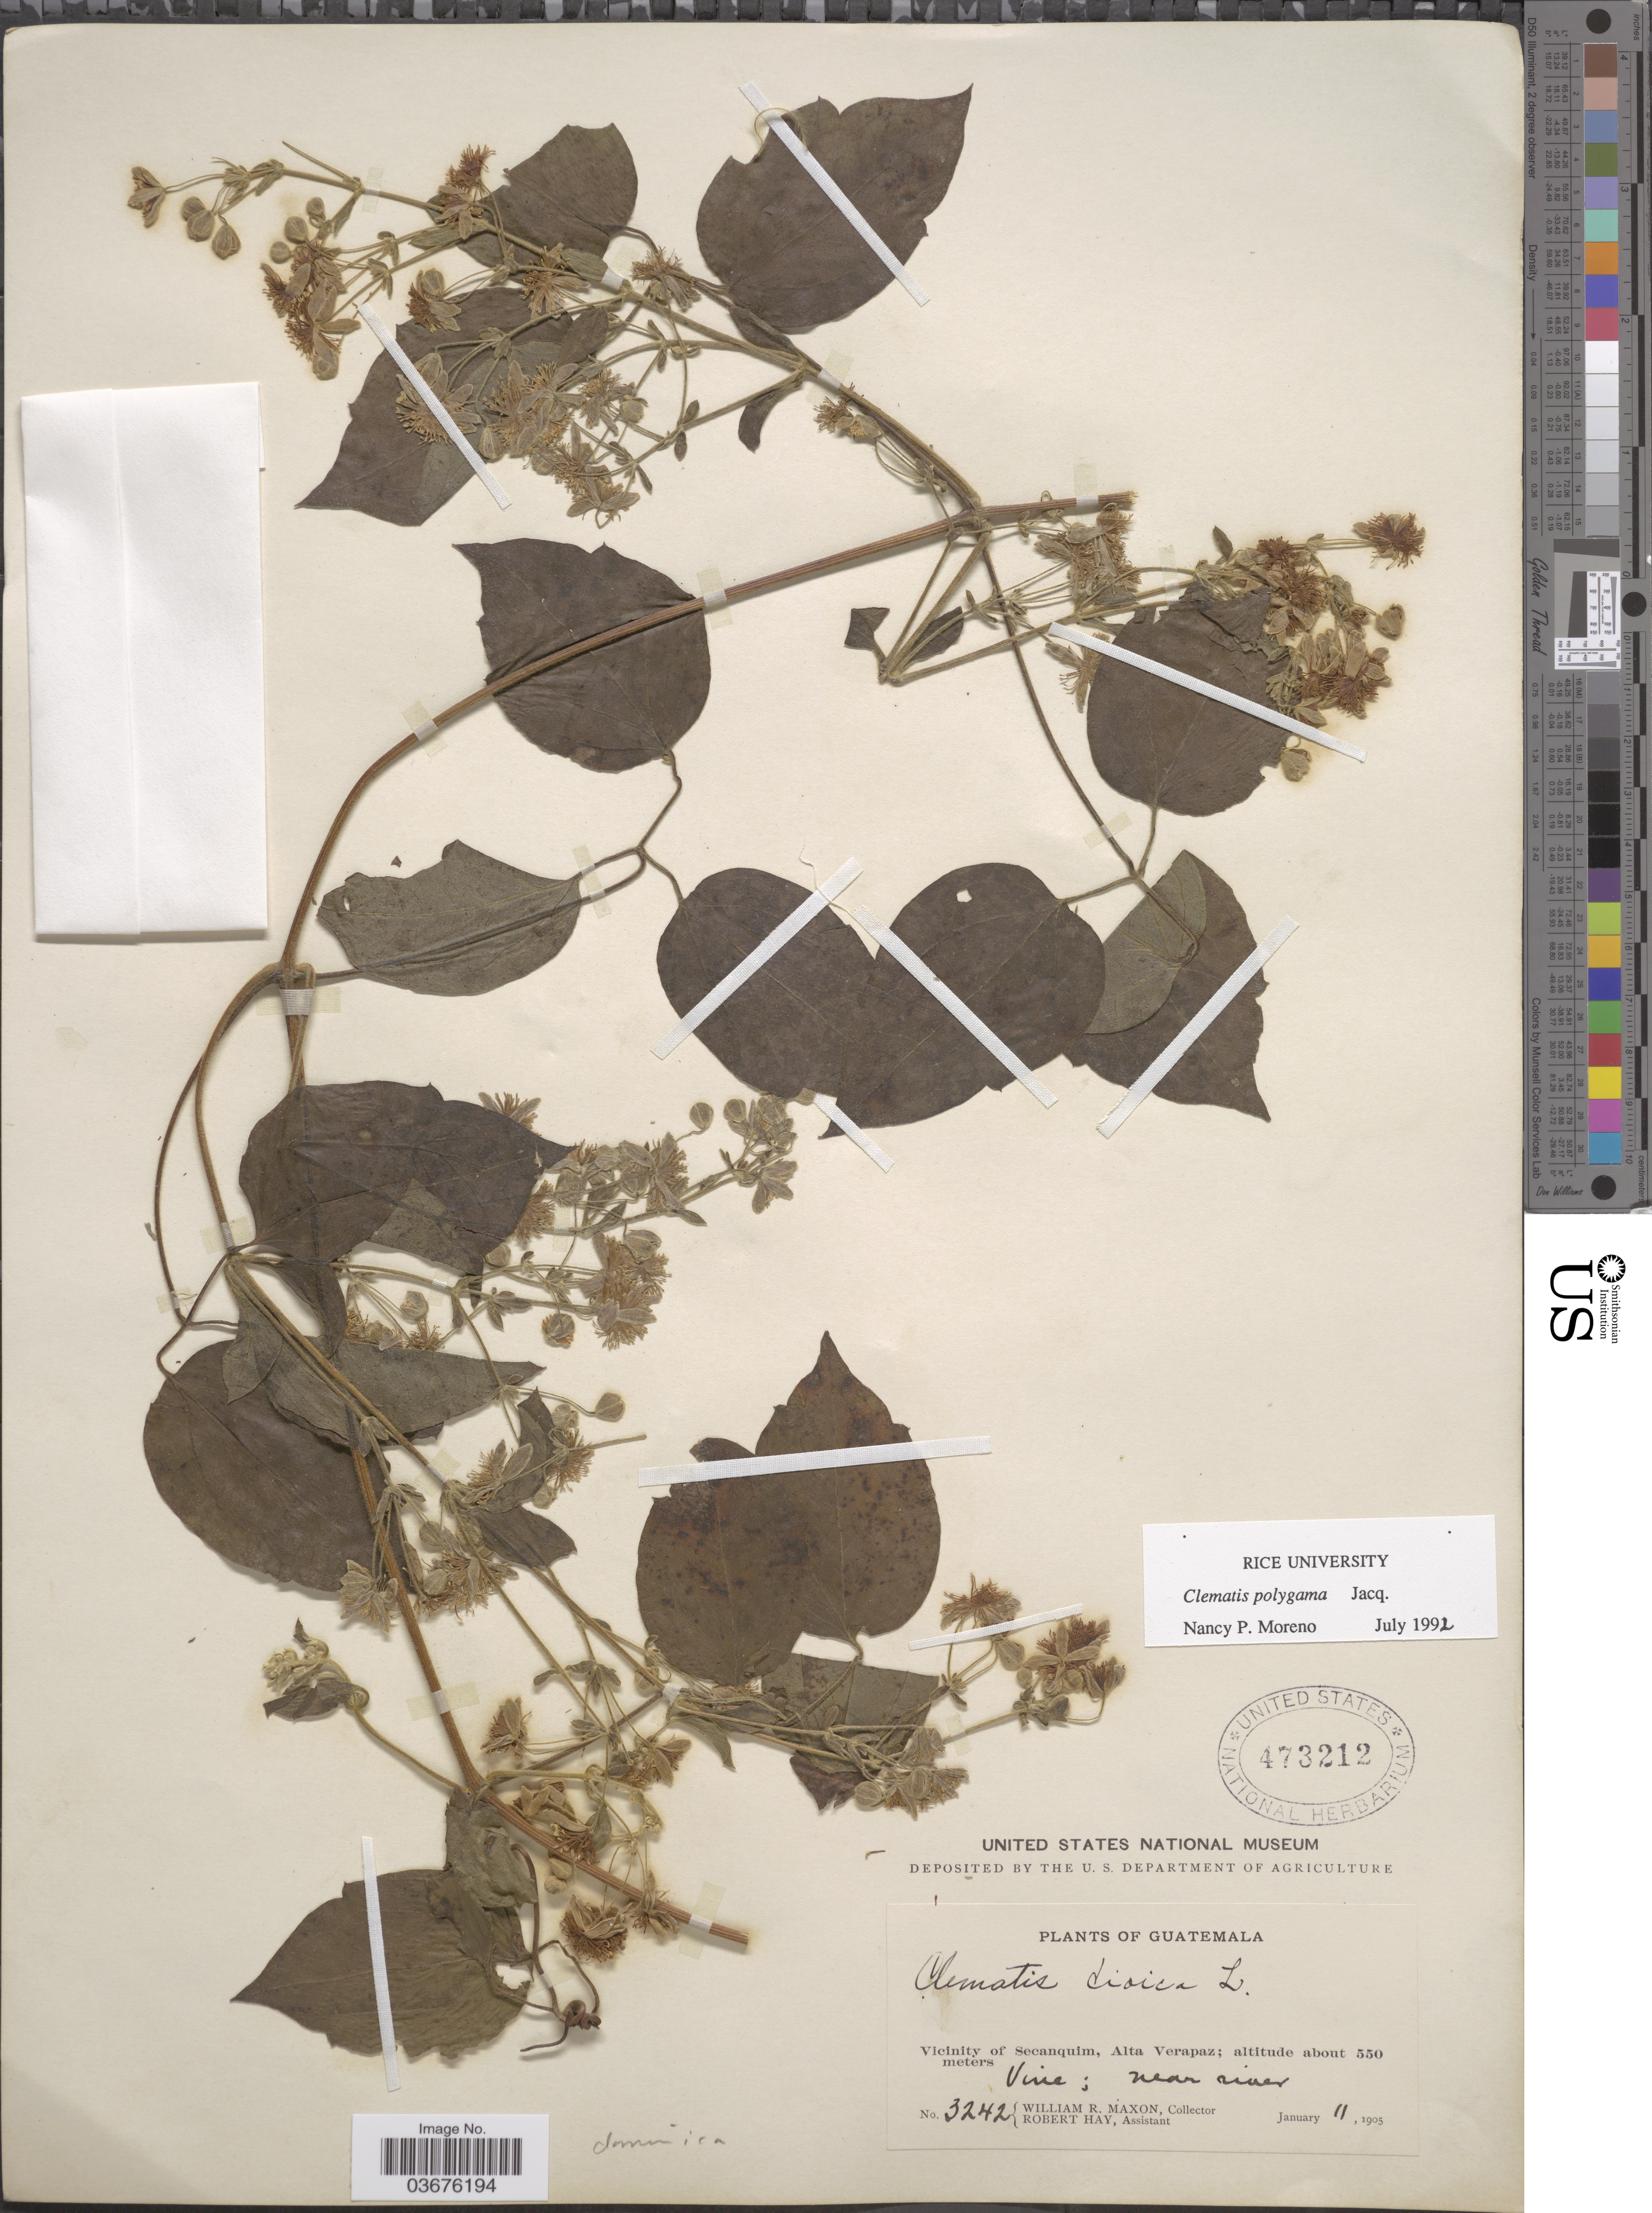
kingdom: Plantae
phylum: Tracheophyta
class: Magnoliopsida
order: Ranunculales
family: Ranunculaceae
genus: Clematis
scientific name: Clematis polygama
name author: Jacq.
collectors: W. R. Maxon & R. Hay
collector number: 3242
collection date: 1905-01-11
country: Guatemala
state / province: Alta Verapaz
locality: Vicinity of Secanquim.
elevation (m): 550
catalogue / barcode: US 473212